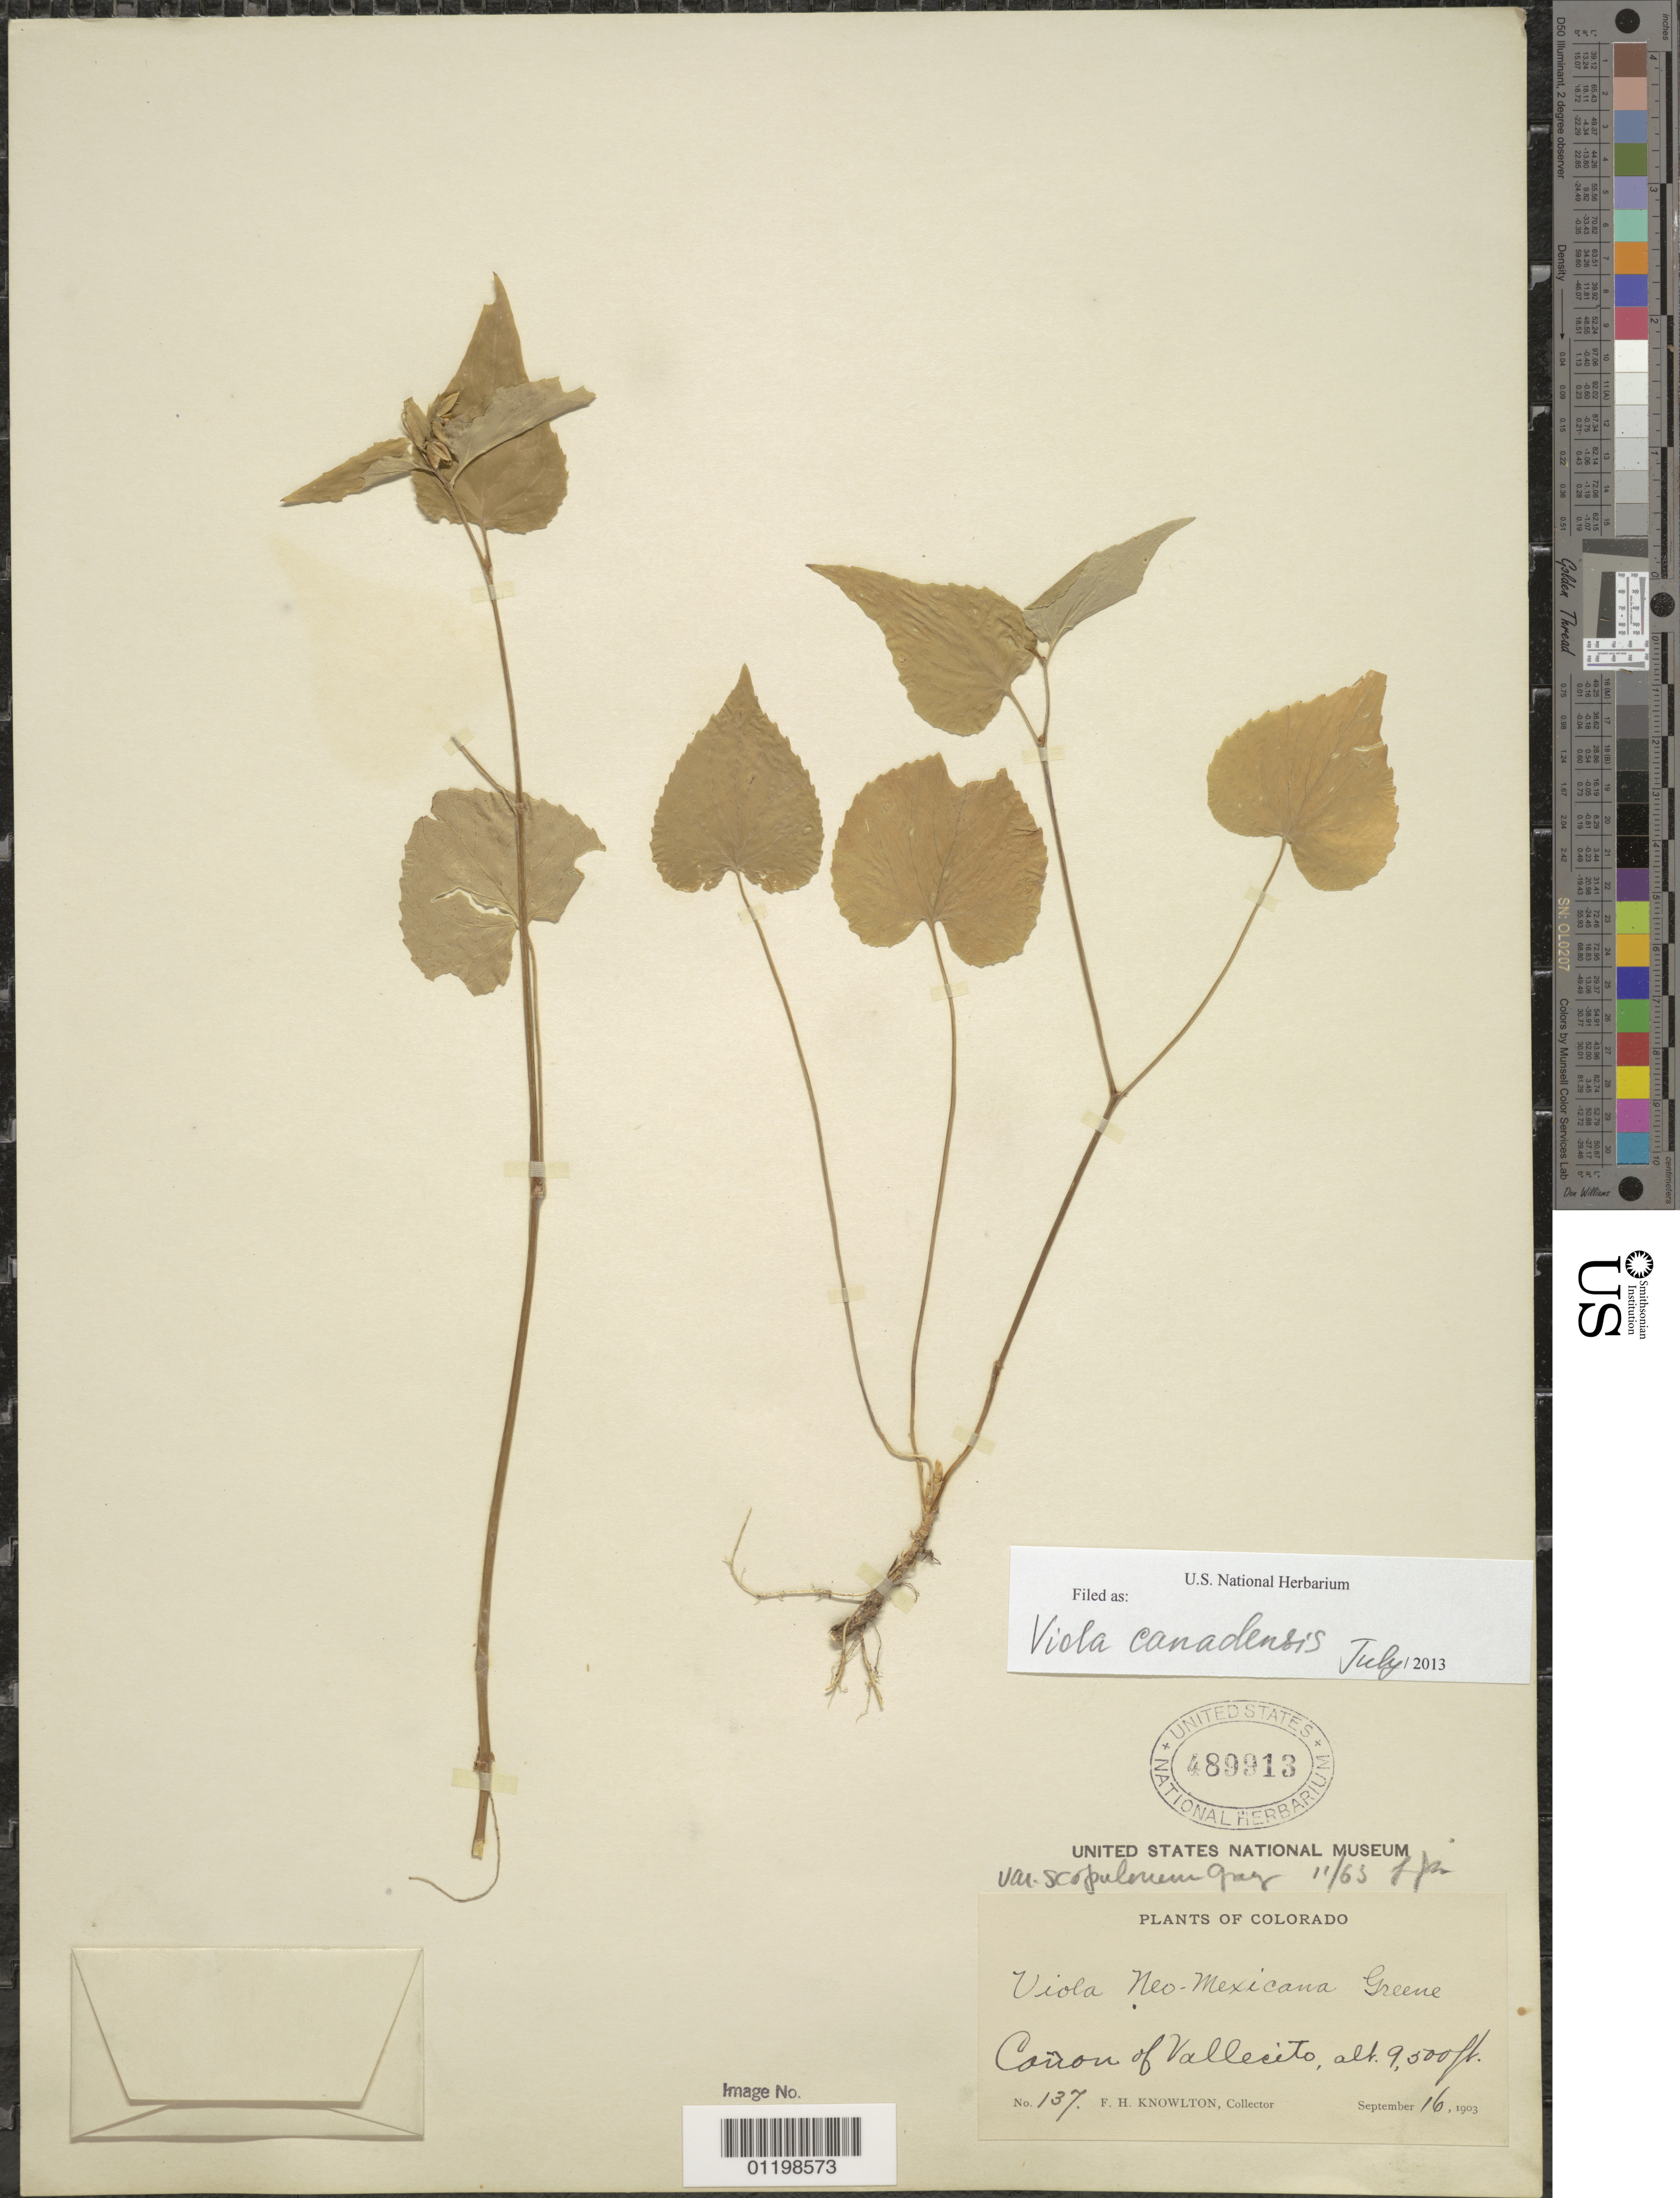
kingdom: Plantae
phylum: Tracheophyta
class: Magnoliopsida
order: Malpighiales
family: Violaceae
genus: Viola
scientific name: Viola canadensis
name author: L.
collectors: F. H. Knowlton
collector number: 137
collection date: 1903-09-16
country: United States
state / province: Colorado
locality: Canyon of Vallecito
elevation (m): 2896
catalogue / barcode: US 489913